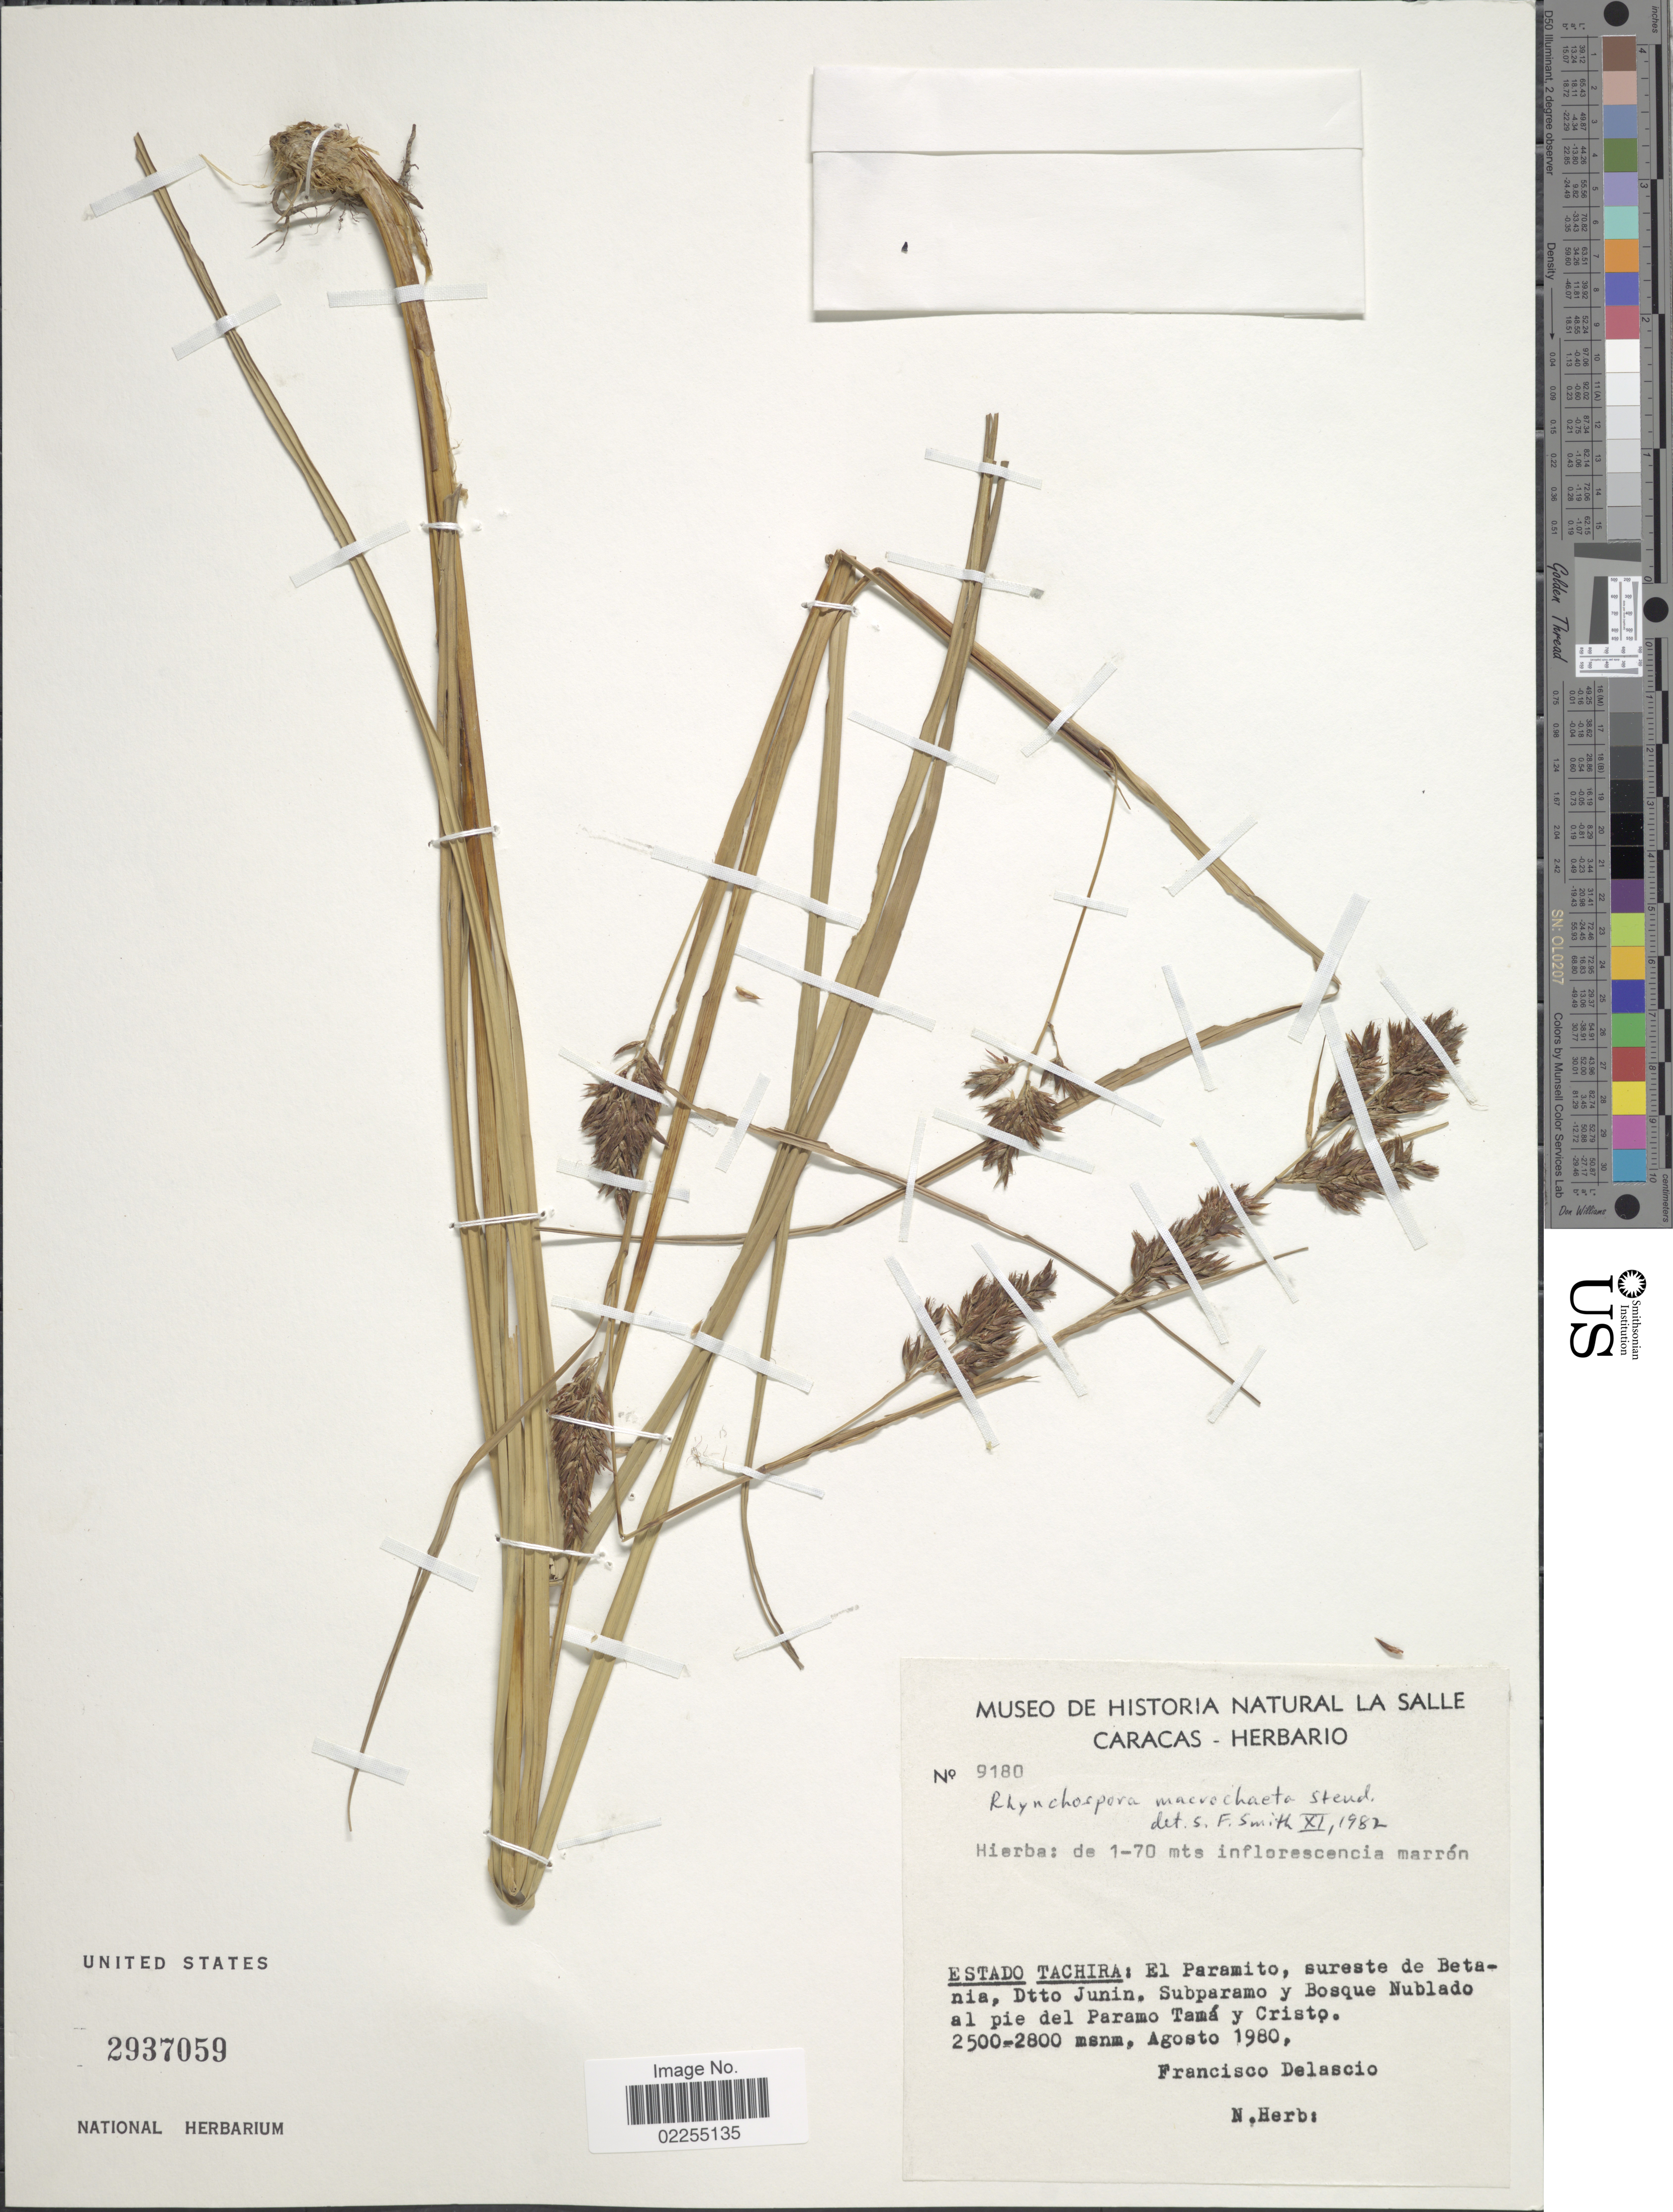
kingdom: Plantae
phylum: Tracheophyta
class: Liliopsida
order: Poales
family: Cyperaceae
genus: Rhynchospora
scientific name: Rhynchospora macrochaeta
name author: Steud. ex Boeckeler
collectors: F. Delascio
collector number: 9180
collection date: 1980-08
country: Venezuela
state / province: Tachira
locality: El Paramito, sureste de Betania, Dtto. Junin, suparamo y Bosque Nublado al pie del Paramo Tama y Cristo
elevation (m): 2500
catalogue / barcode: US 2937059